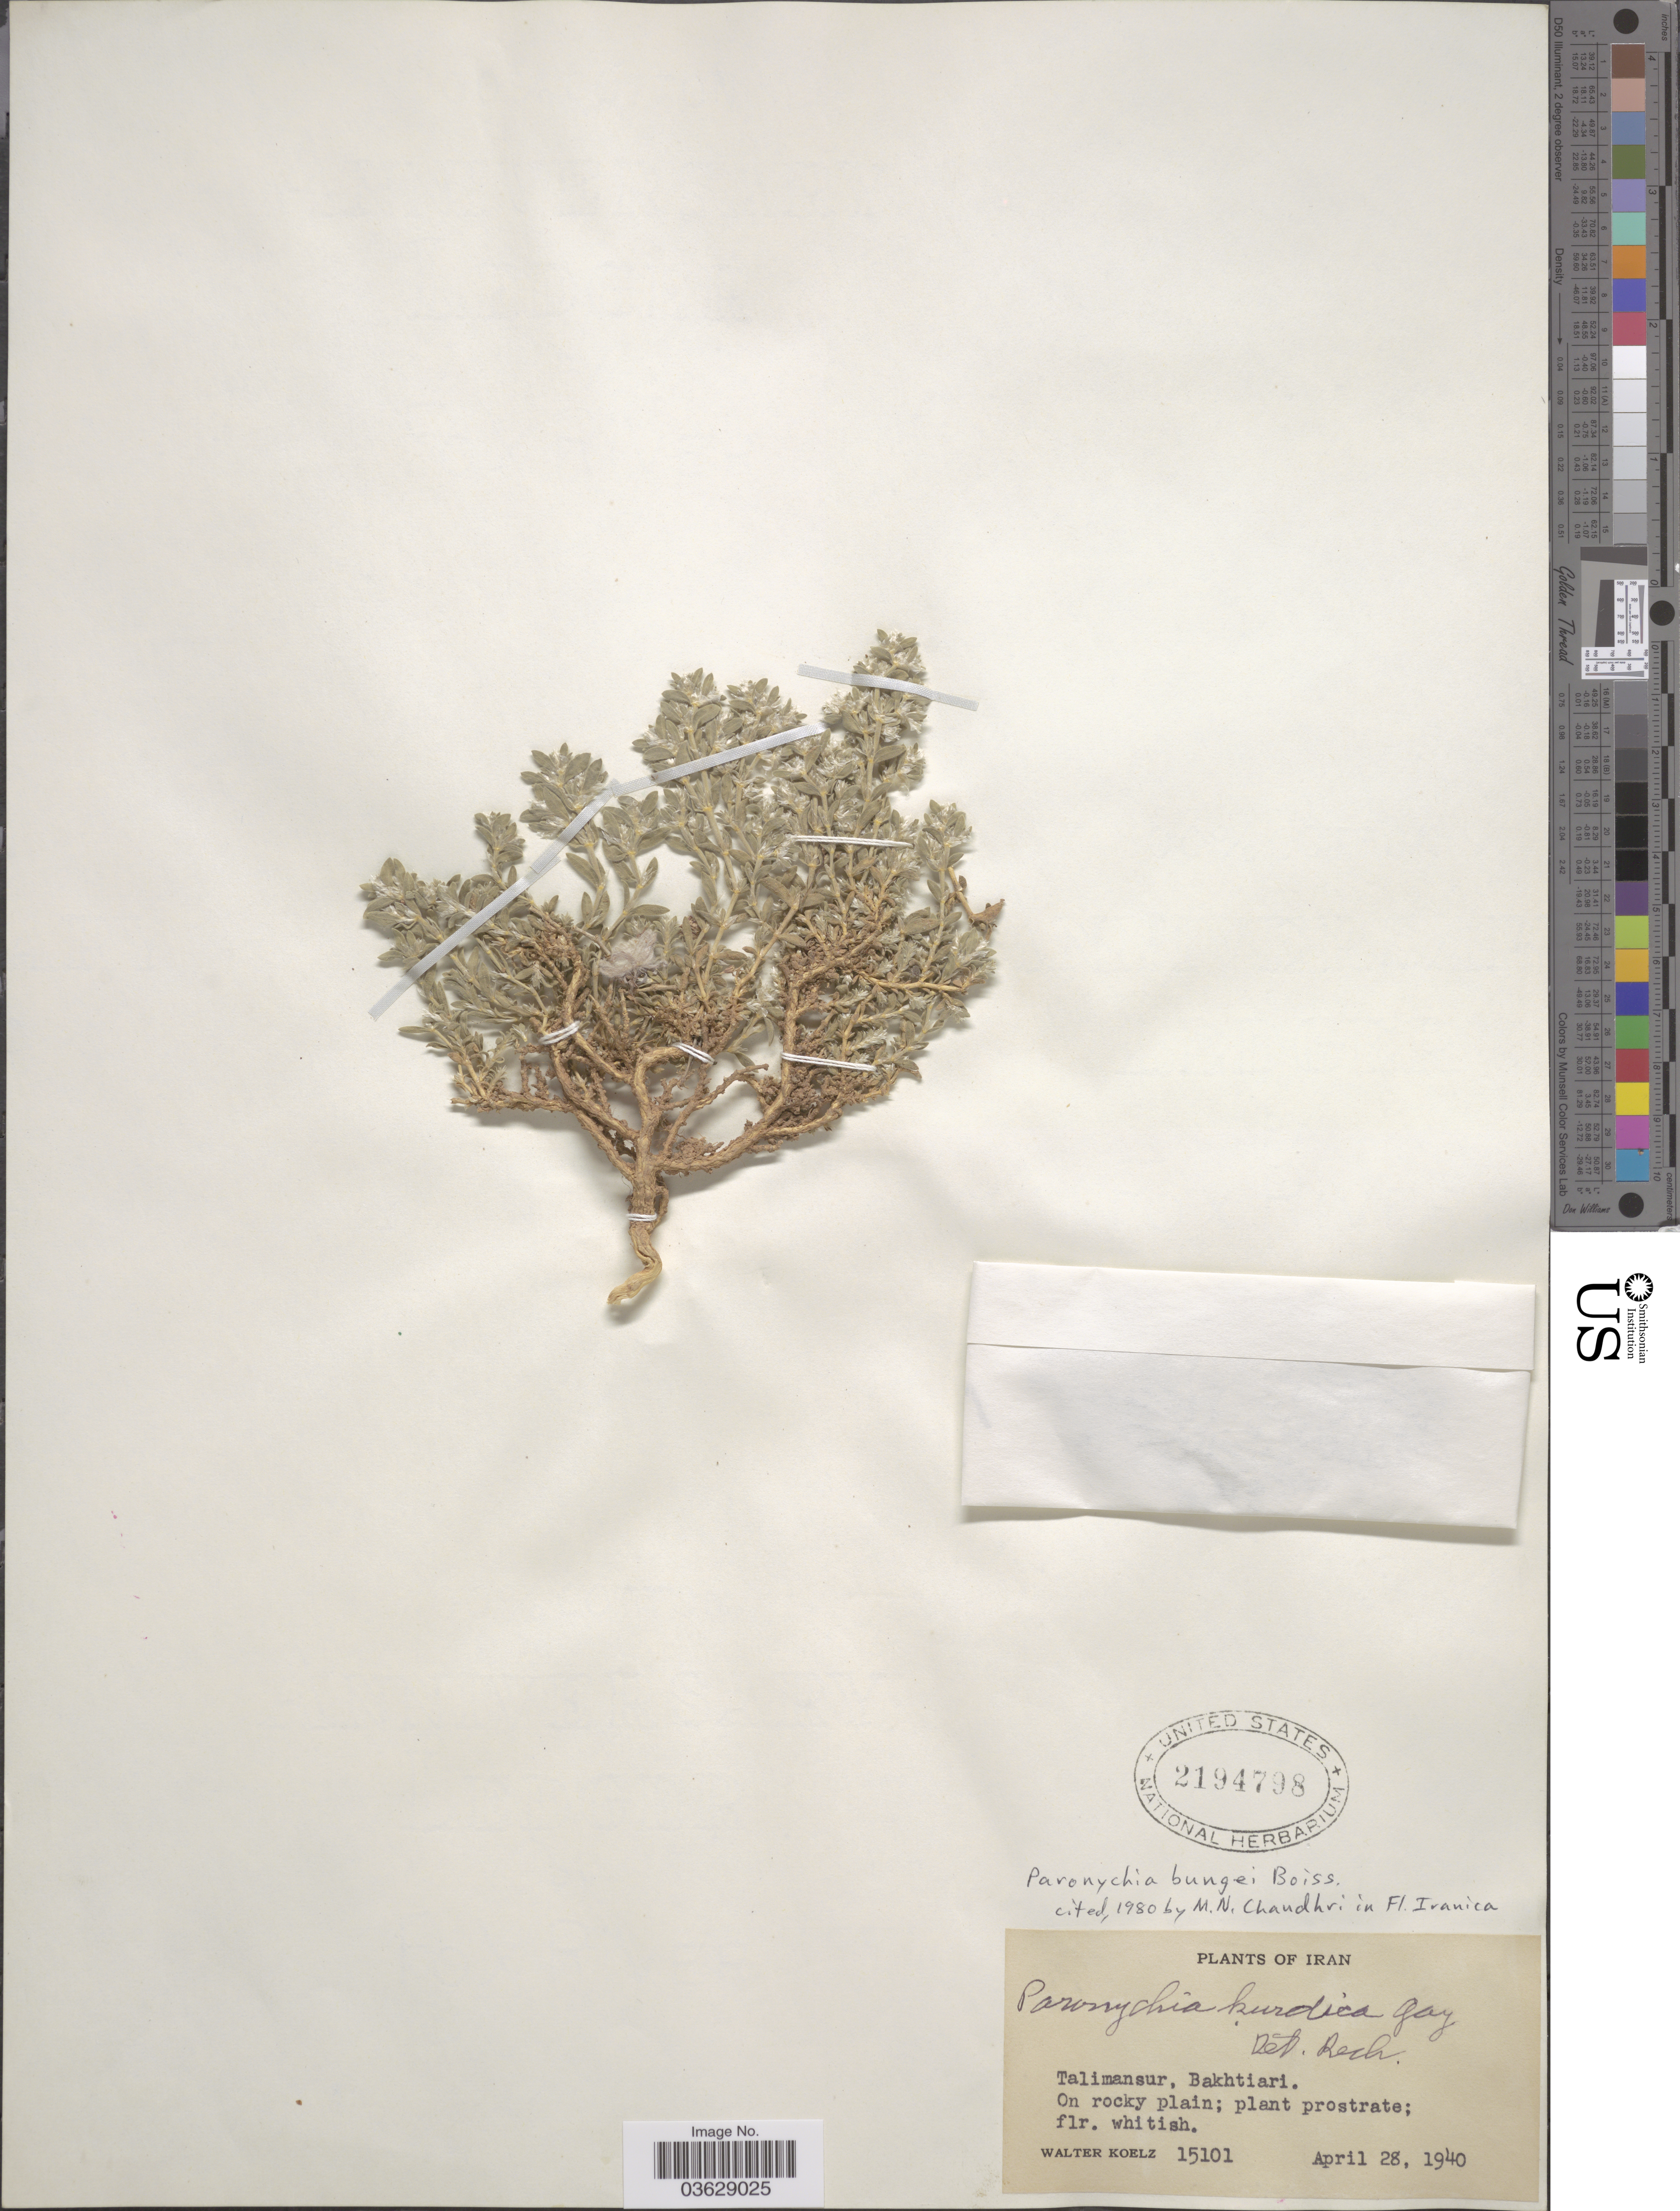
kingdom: Plantae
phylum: Tracheophyta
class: Magnoliopsida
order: Caryophyllales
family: Caryophyllaceae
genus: Paronychia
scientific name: Paronychia bungei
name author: Boiss.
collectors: W. N. Koelz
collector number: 15101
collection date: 1940-04-28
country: Iran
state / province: Chahar Mahaal and Bakhtiari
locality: Talimansur, Bakhtiari.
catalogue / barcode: US 2194798